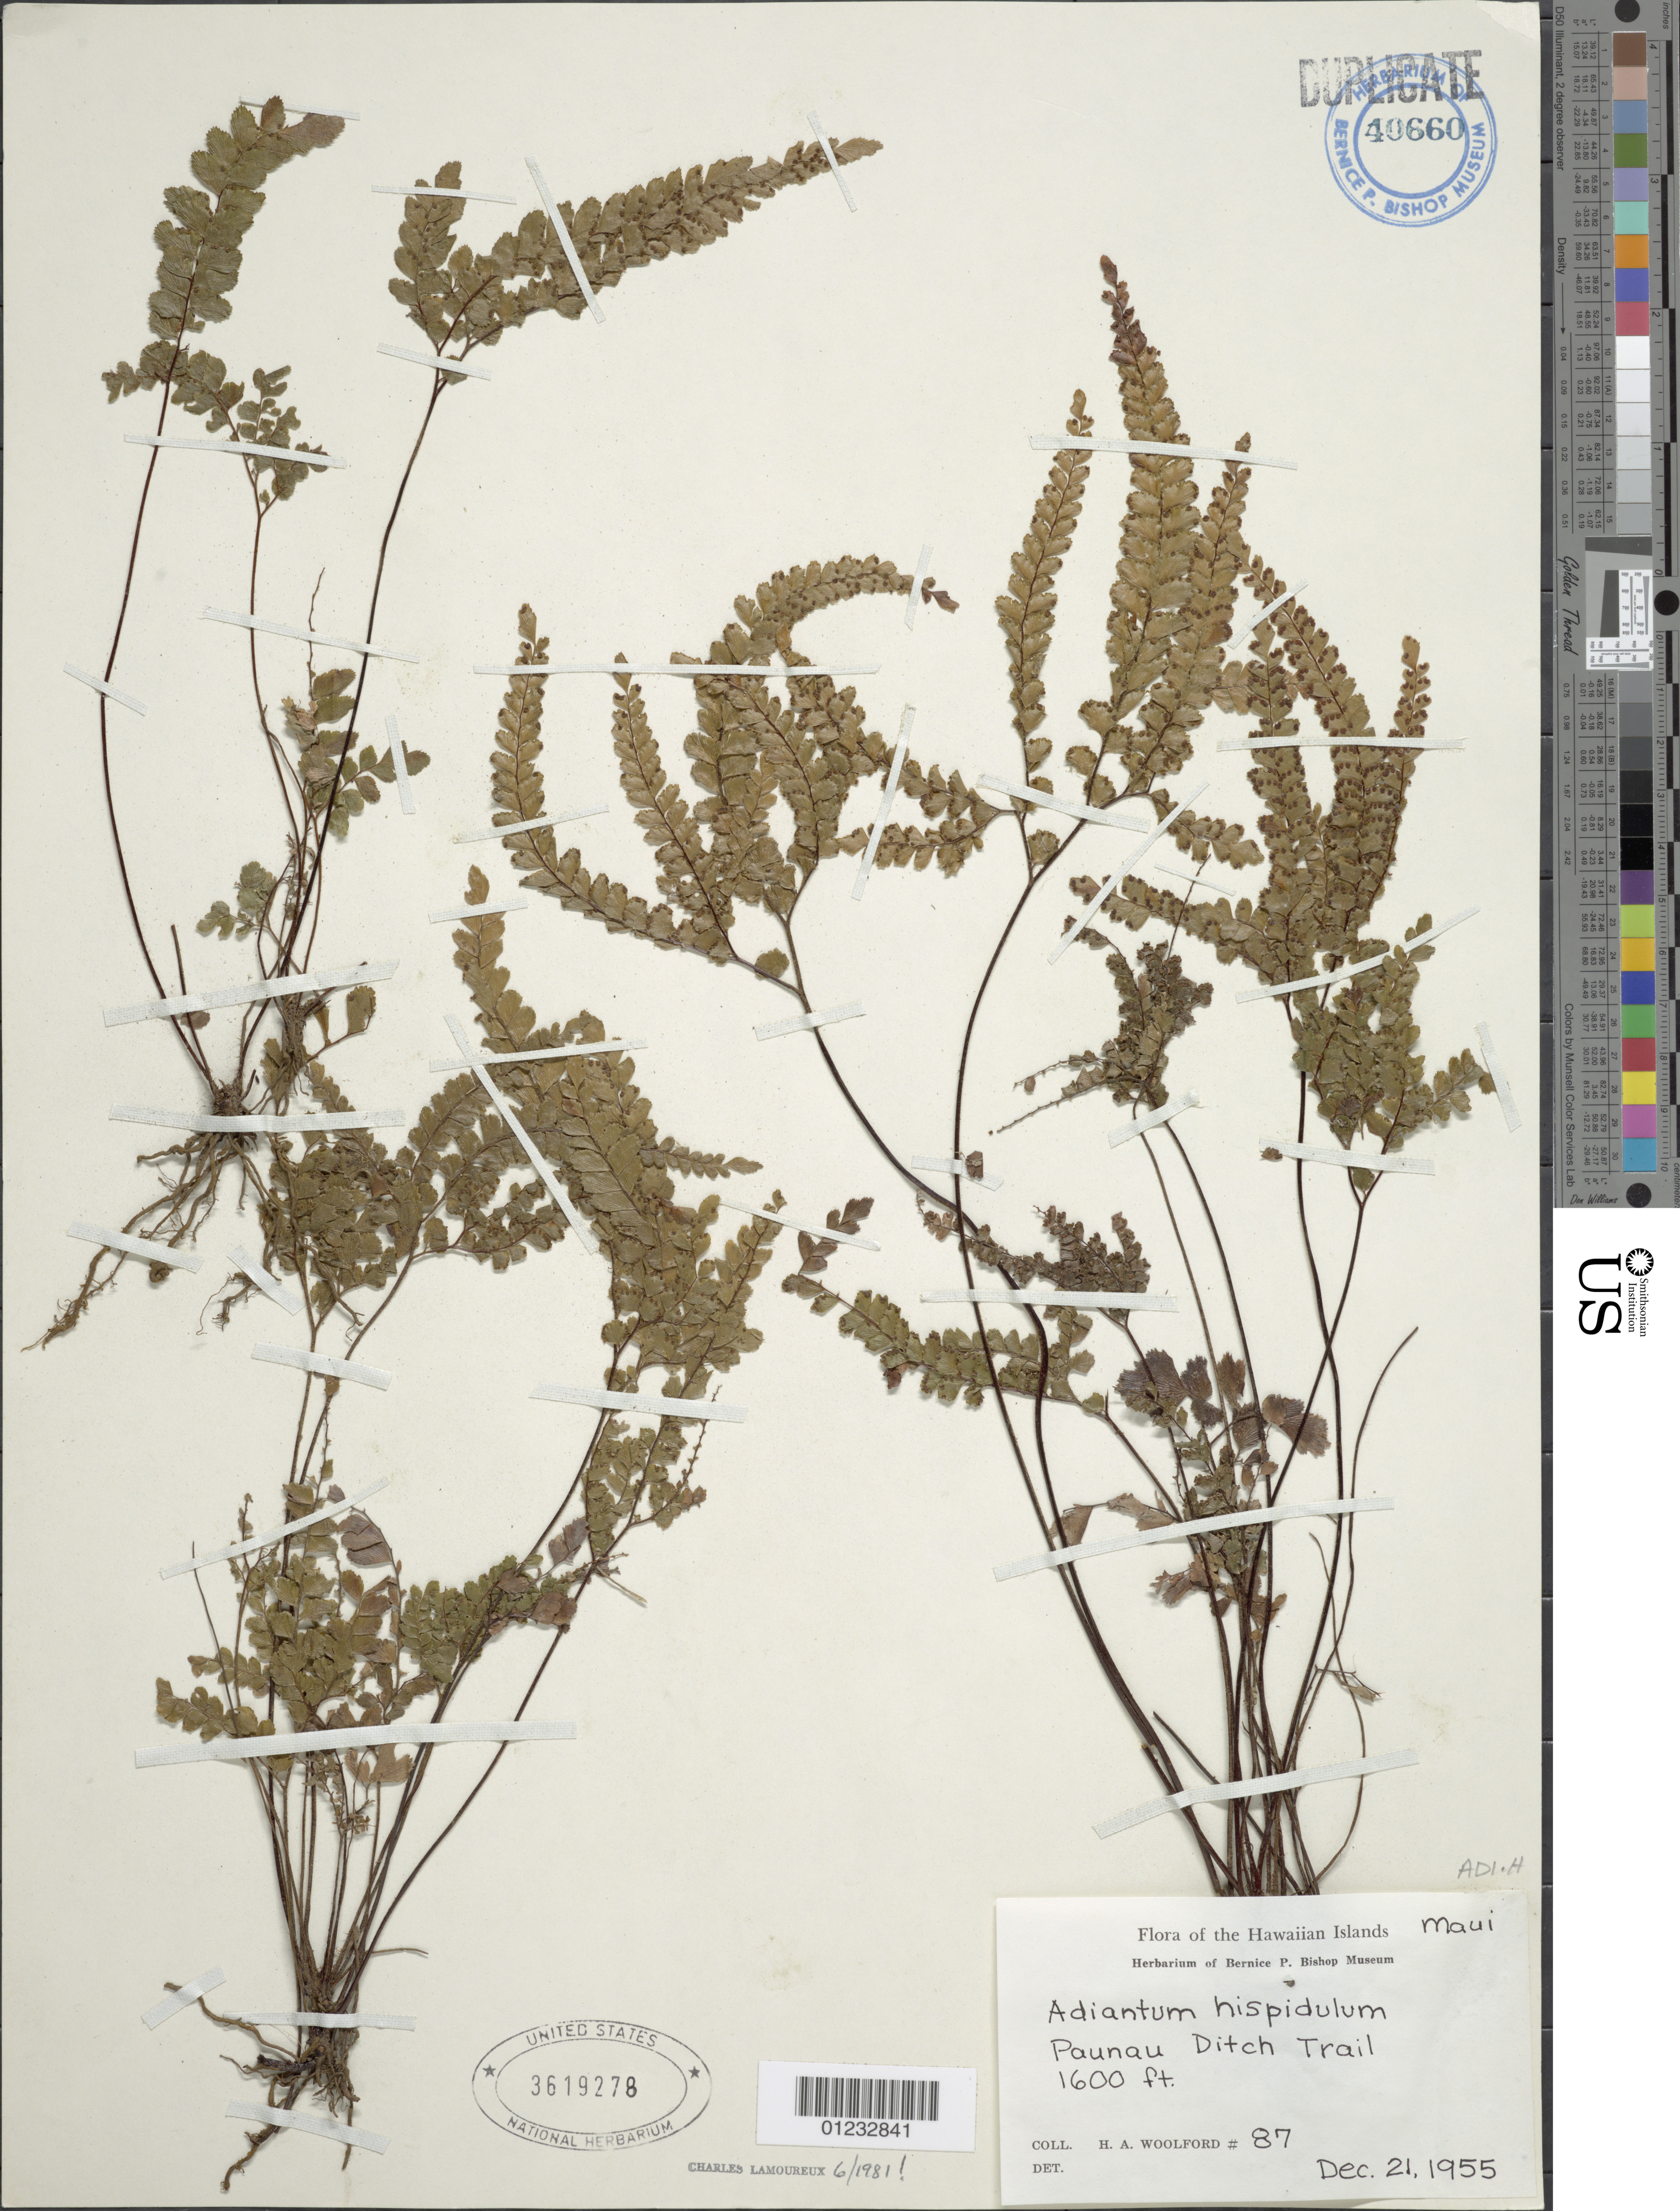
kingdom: Plantae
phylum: Tracheophyta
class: Polypodiopsida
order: Polypodiales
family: Pteridaceae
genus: Adiantum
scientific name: Adiantum hispidulum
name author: Sw.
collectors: H. Woolford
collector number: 87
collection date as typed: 21 Dec 1955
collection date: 1955-12-21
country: United States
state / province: Hawaii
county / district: Maui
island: Maui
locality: Paunau Ditch Trail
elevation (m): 488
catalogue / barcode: US 3619278